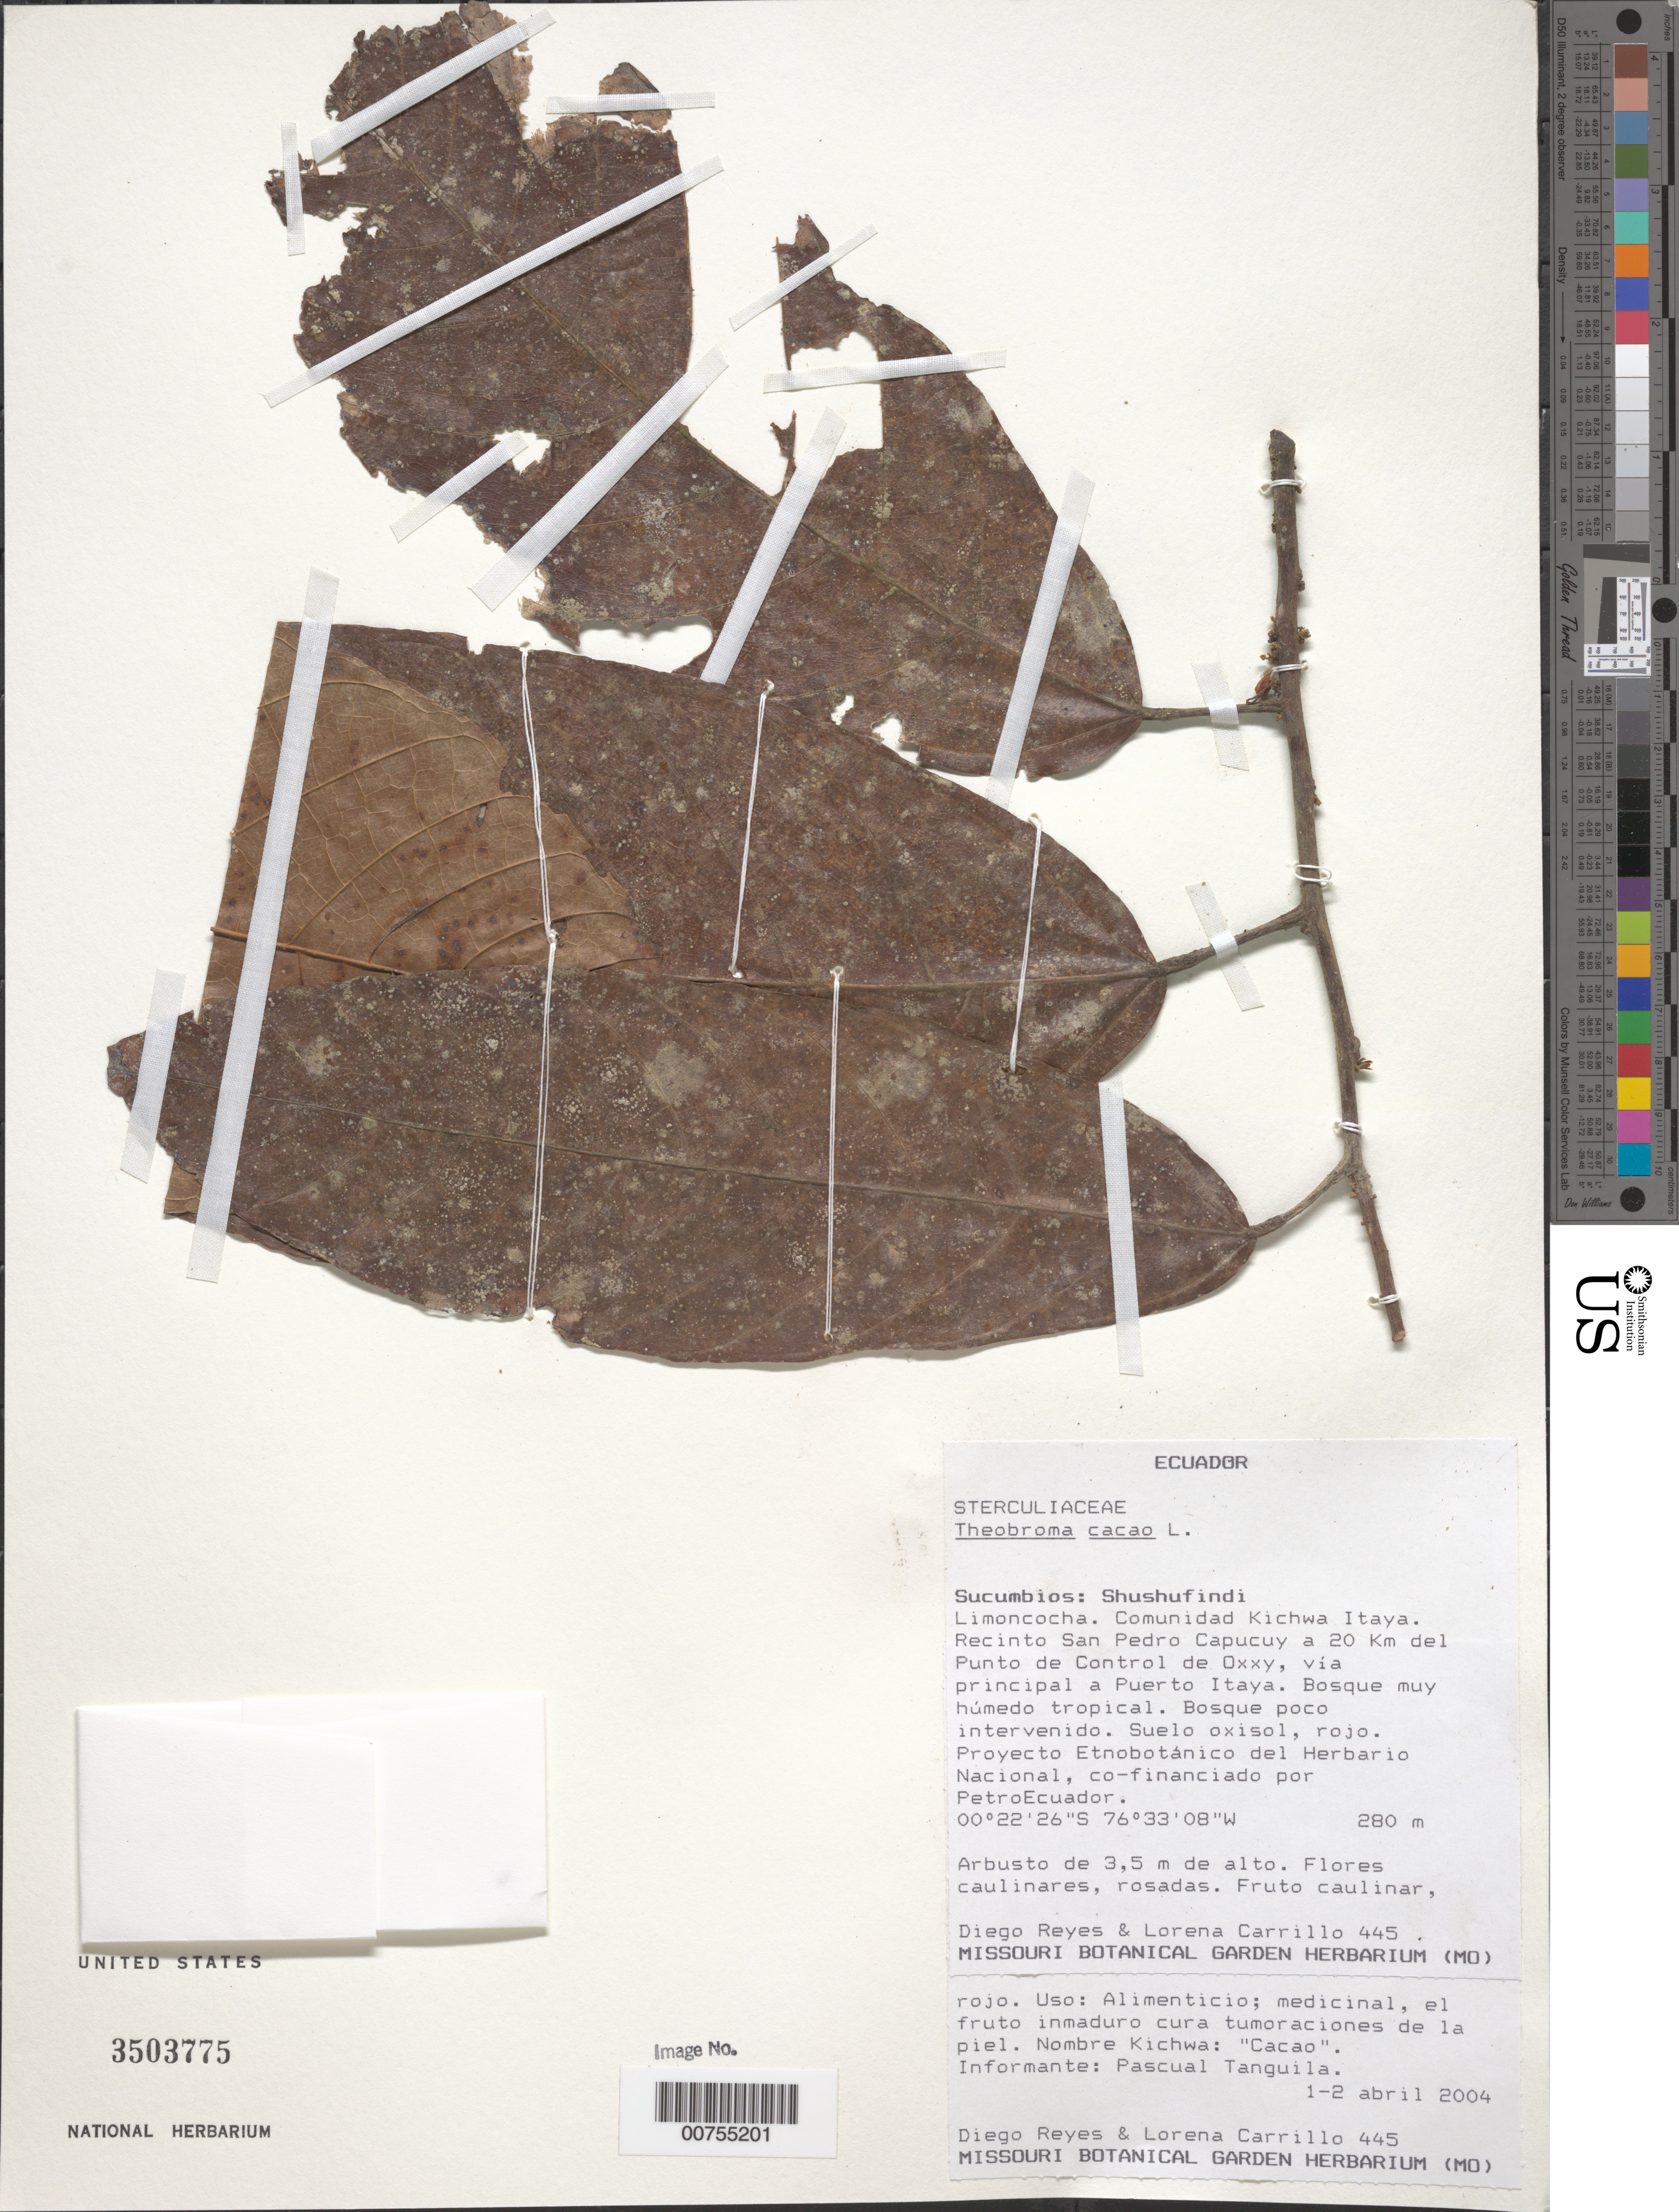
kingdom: Plantae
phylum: Tracheophyta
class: Magnoliopsida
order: Malvales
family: Malvaceae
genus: Theobroma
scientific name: Theobroma cacao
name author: L.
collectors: D. Reyes & L. Carrillo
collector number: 445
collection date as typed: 01 Apr 2004 to 02 Apr 2004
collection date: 2004-04-01/2004-04-02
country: Ecuador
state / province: Sucumbíos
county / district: Shushufindi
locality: Limoncocha. Comunidad Kichwa Itaya. Recinto San Pedro Capucuy a 20 km del Punto de Control de Oxxy, vía principal a Puerto Itaya.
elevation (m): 280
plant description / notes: Common name: Cacao; Common name language: Kichwa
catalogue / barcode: US 3503775